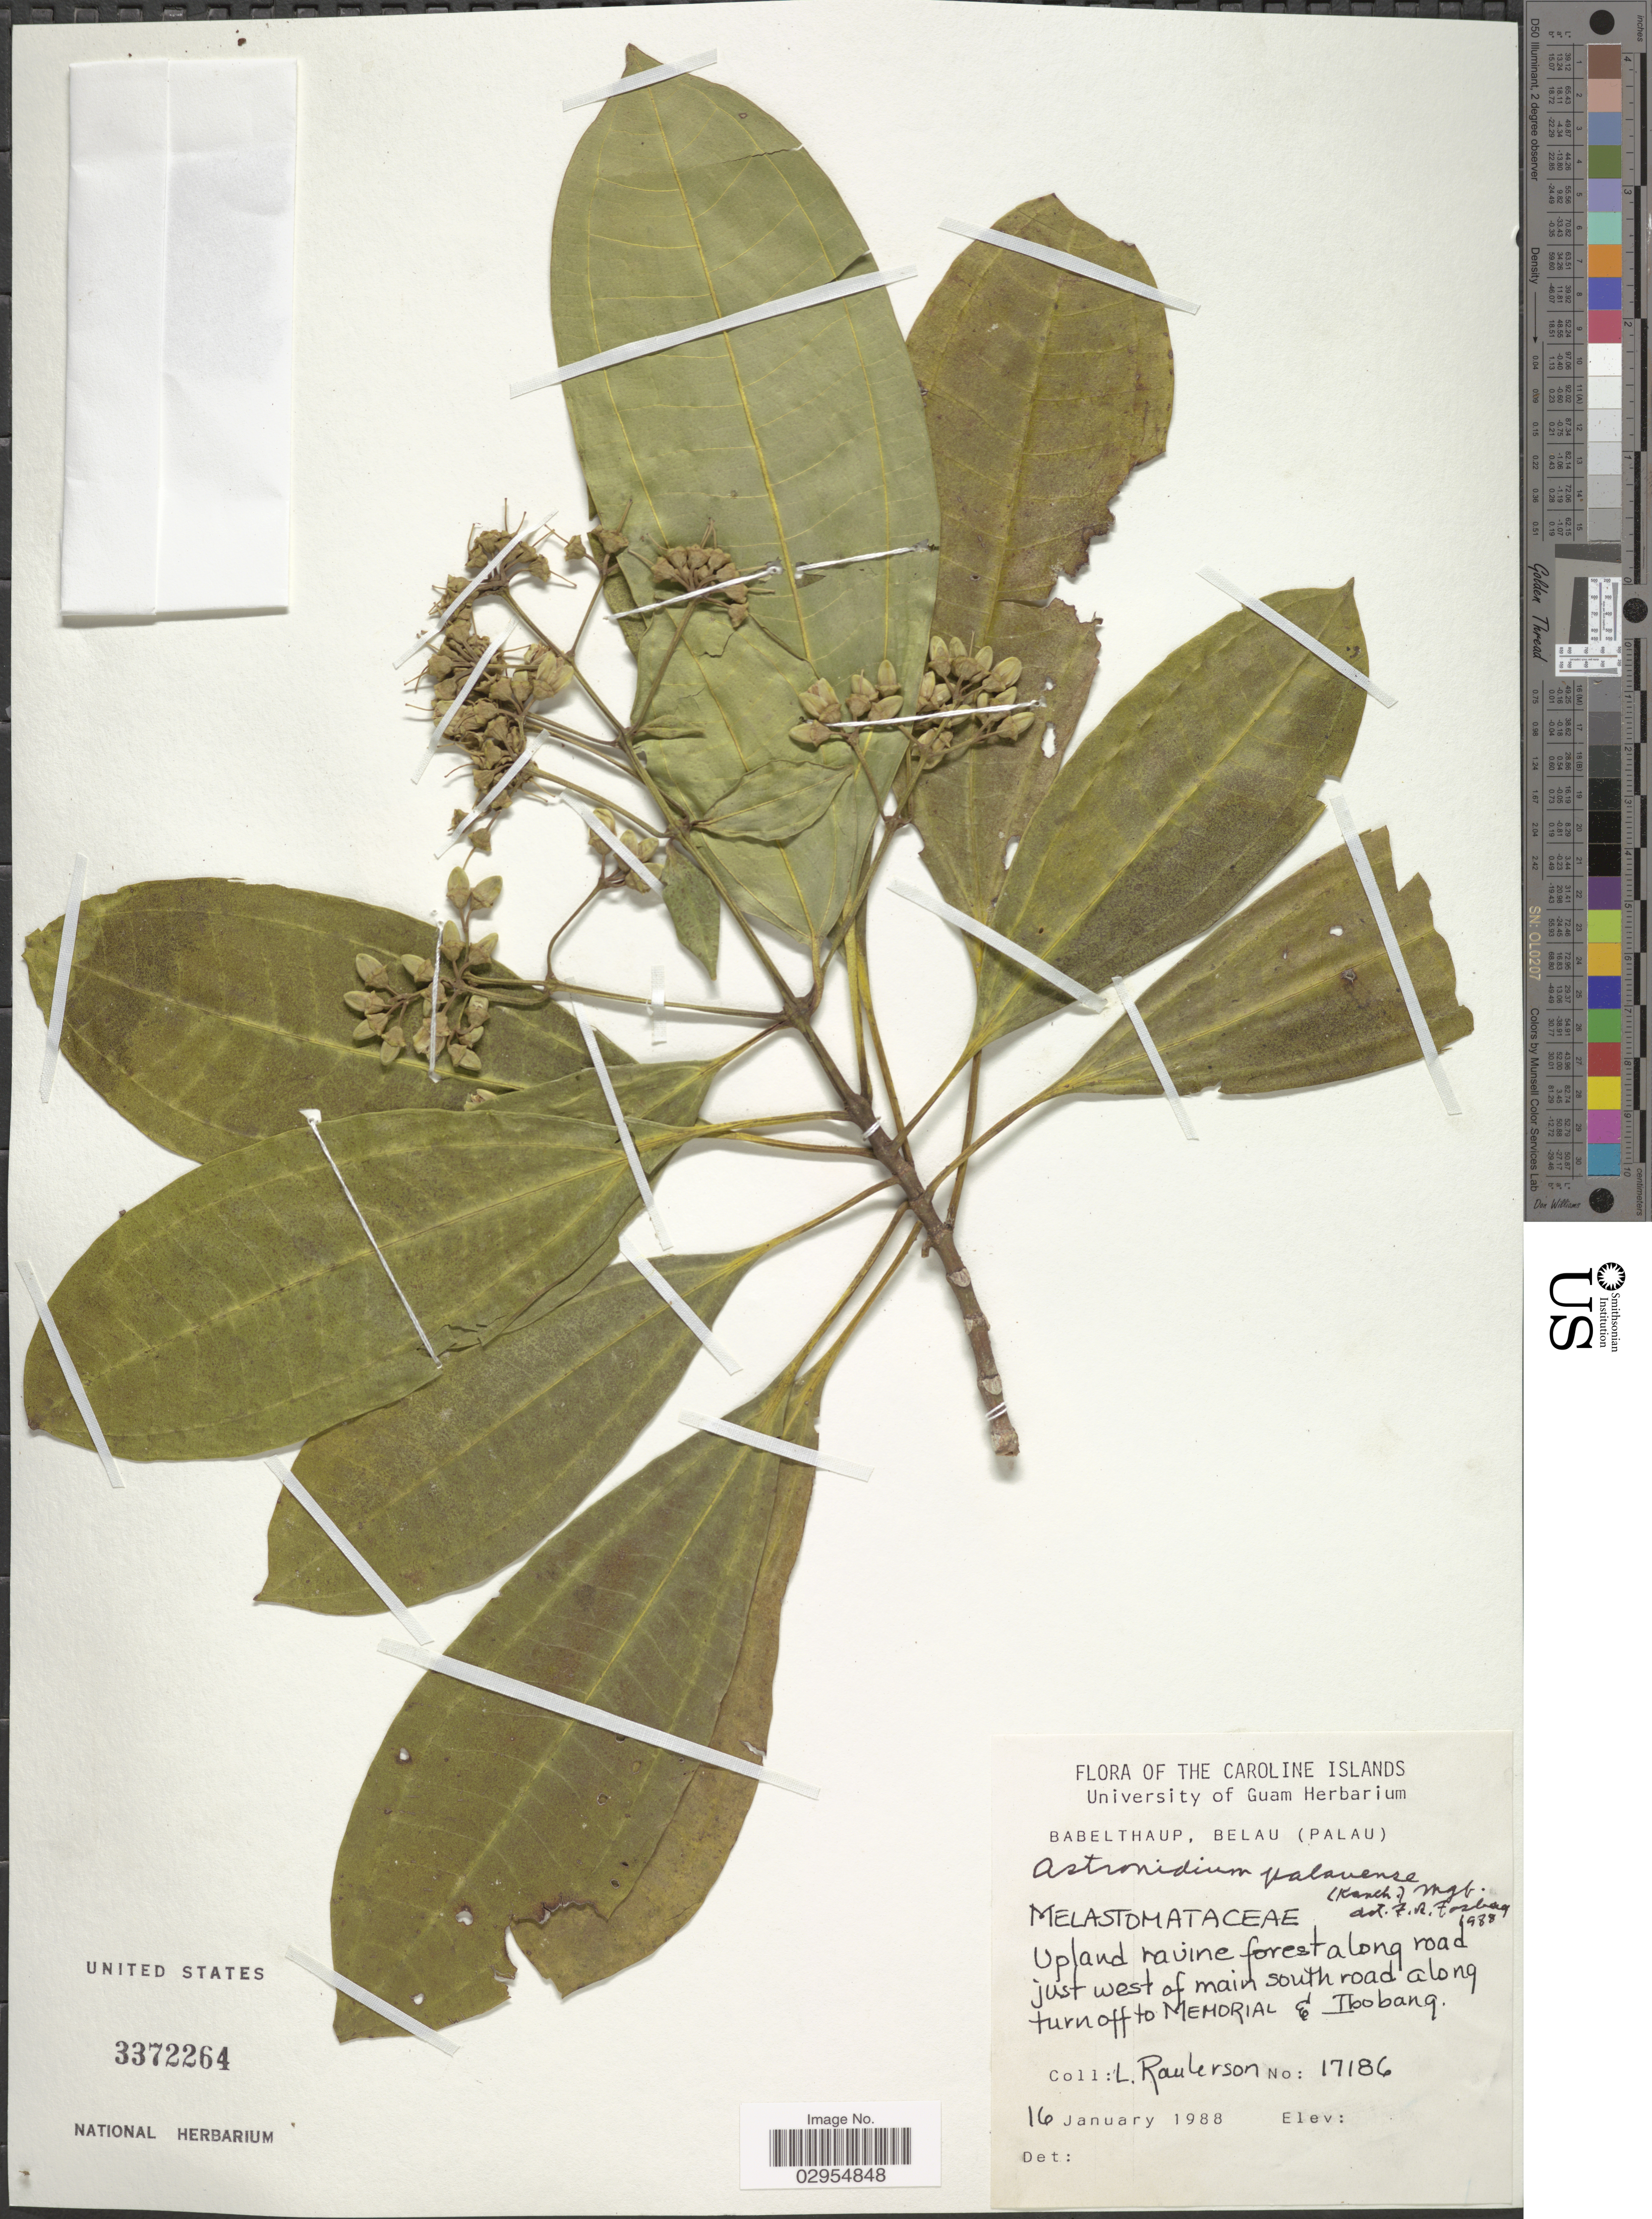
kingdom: Plantae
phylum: Tracheophyta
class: Magnoliopsida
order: Myrtales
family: Melastomataceae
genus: Astronidium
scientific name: Astronidium palauense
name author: (Kaneh.) Markgr.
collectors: L. Raulerson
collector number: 17186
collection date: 1988-01-16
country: Palau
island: Babeldaob [Babelthuap]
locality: Babelthaup, Belau (Palau). Upland ravine forest along road just west of main south road along turn off to Memorial & Ibobang.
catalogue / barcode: US 3372264